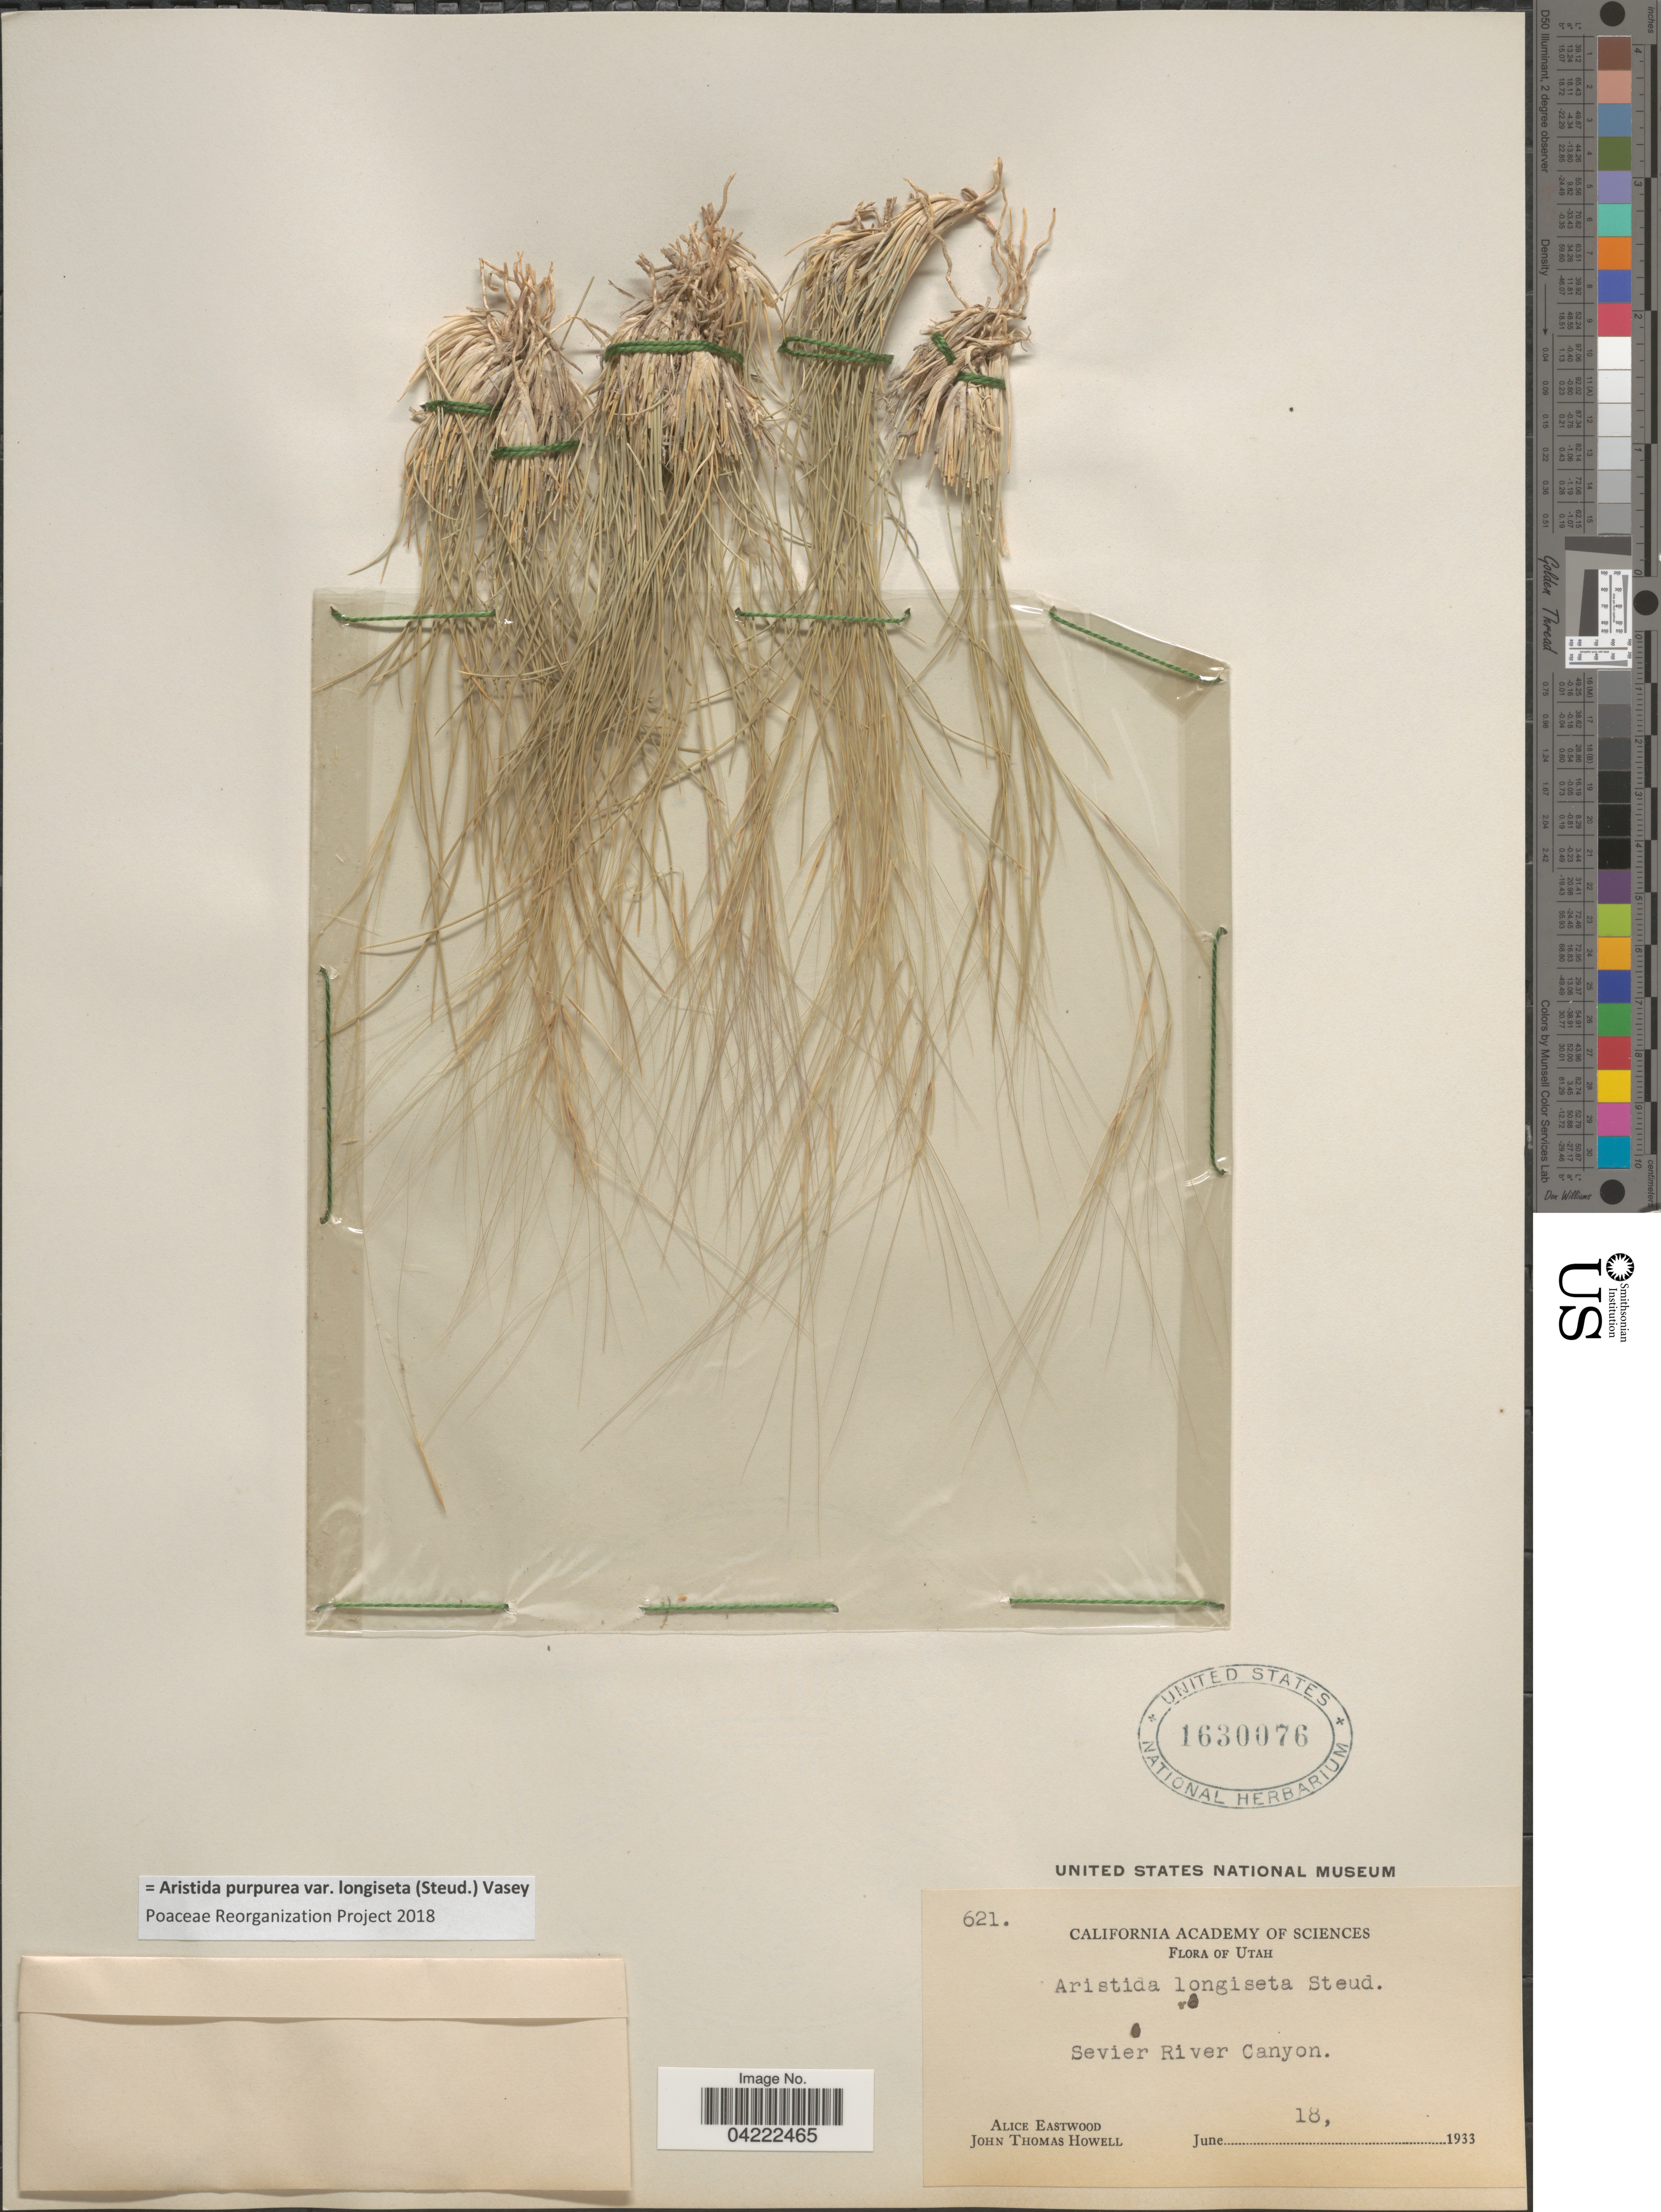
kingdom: Plantae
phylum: Tracheophyta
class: Liliopsida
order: Poales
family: Poaceae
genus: Aristida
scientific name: Aristida purpurea var. longiseta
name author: (Steud.) Vasey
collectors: A. Eastwood & J. T. Howell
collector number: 621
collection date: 1933-06-18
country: United States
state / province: Utah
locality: Sevier River Canyon.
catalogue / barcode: US 1630076